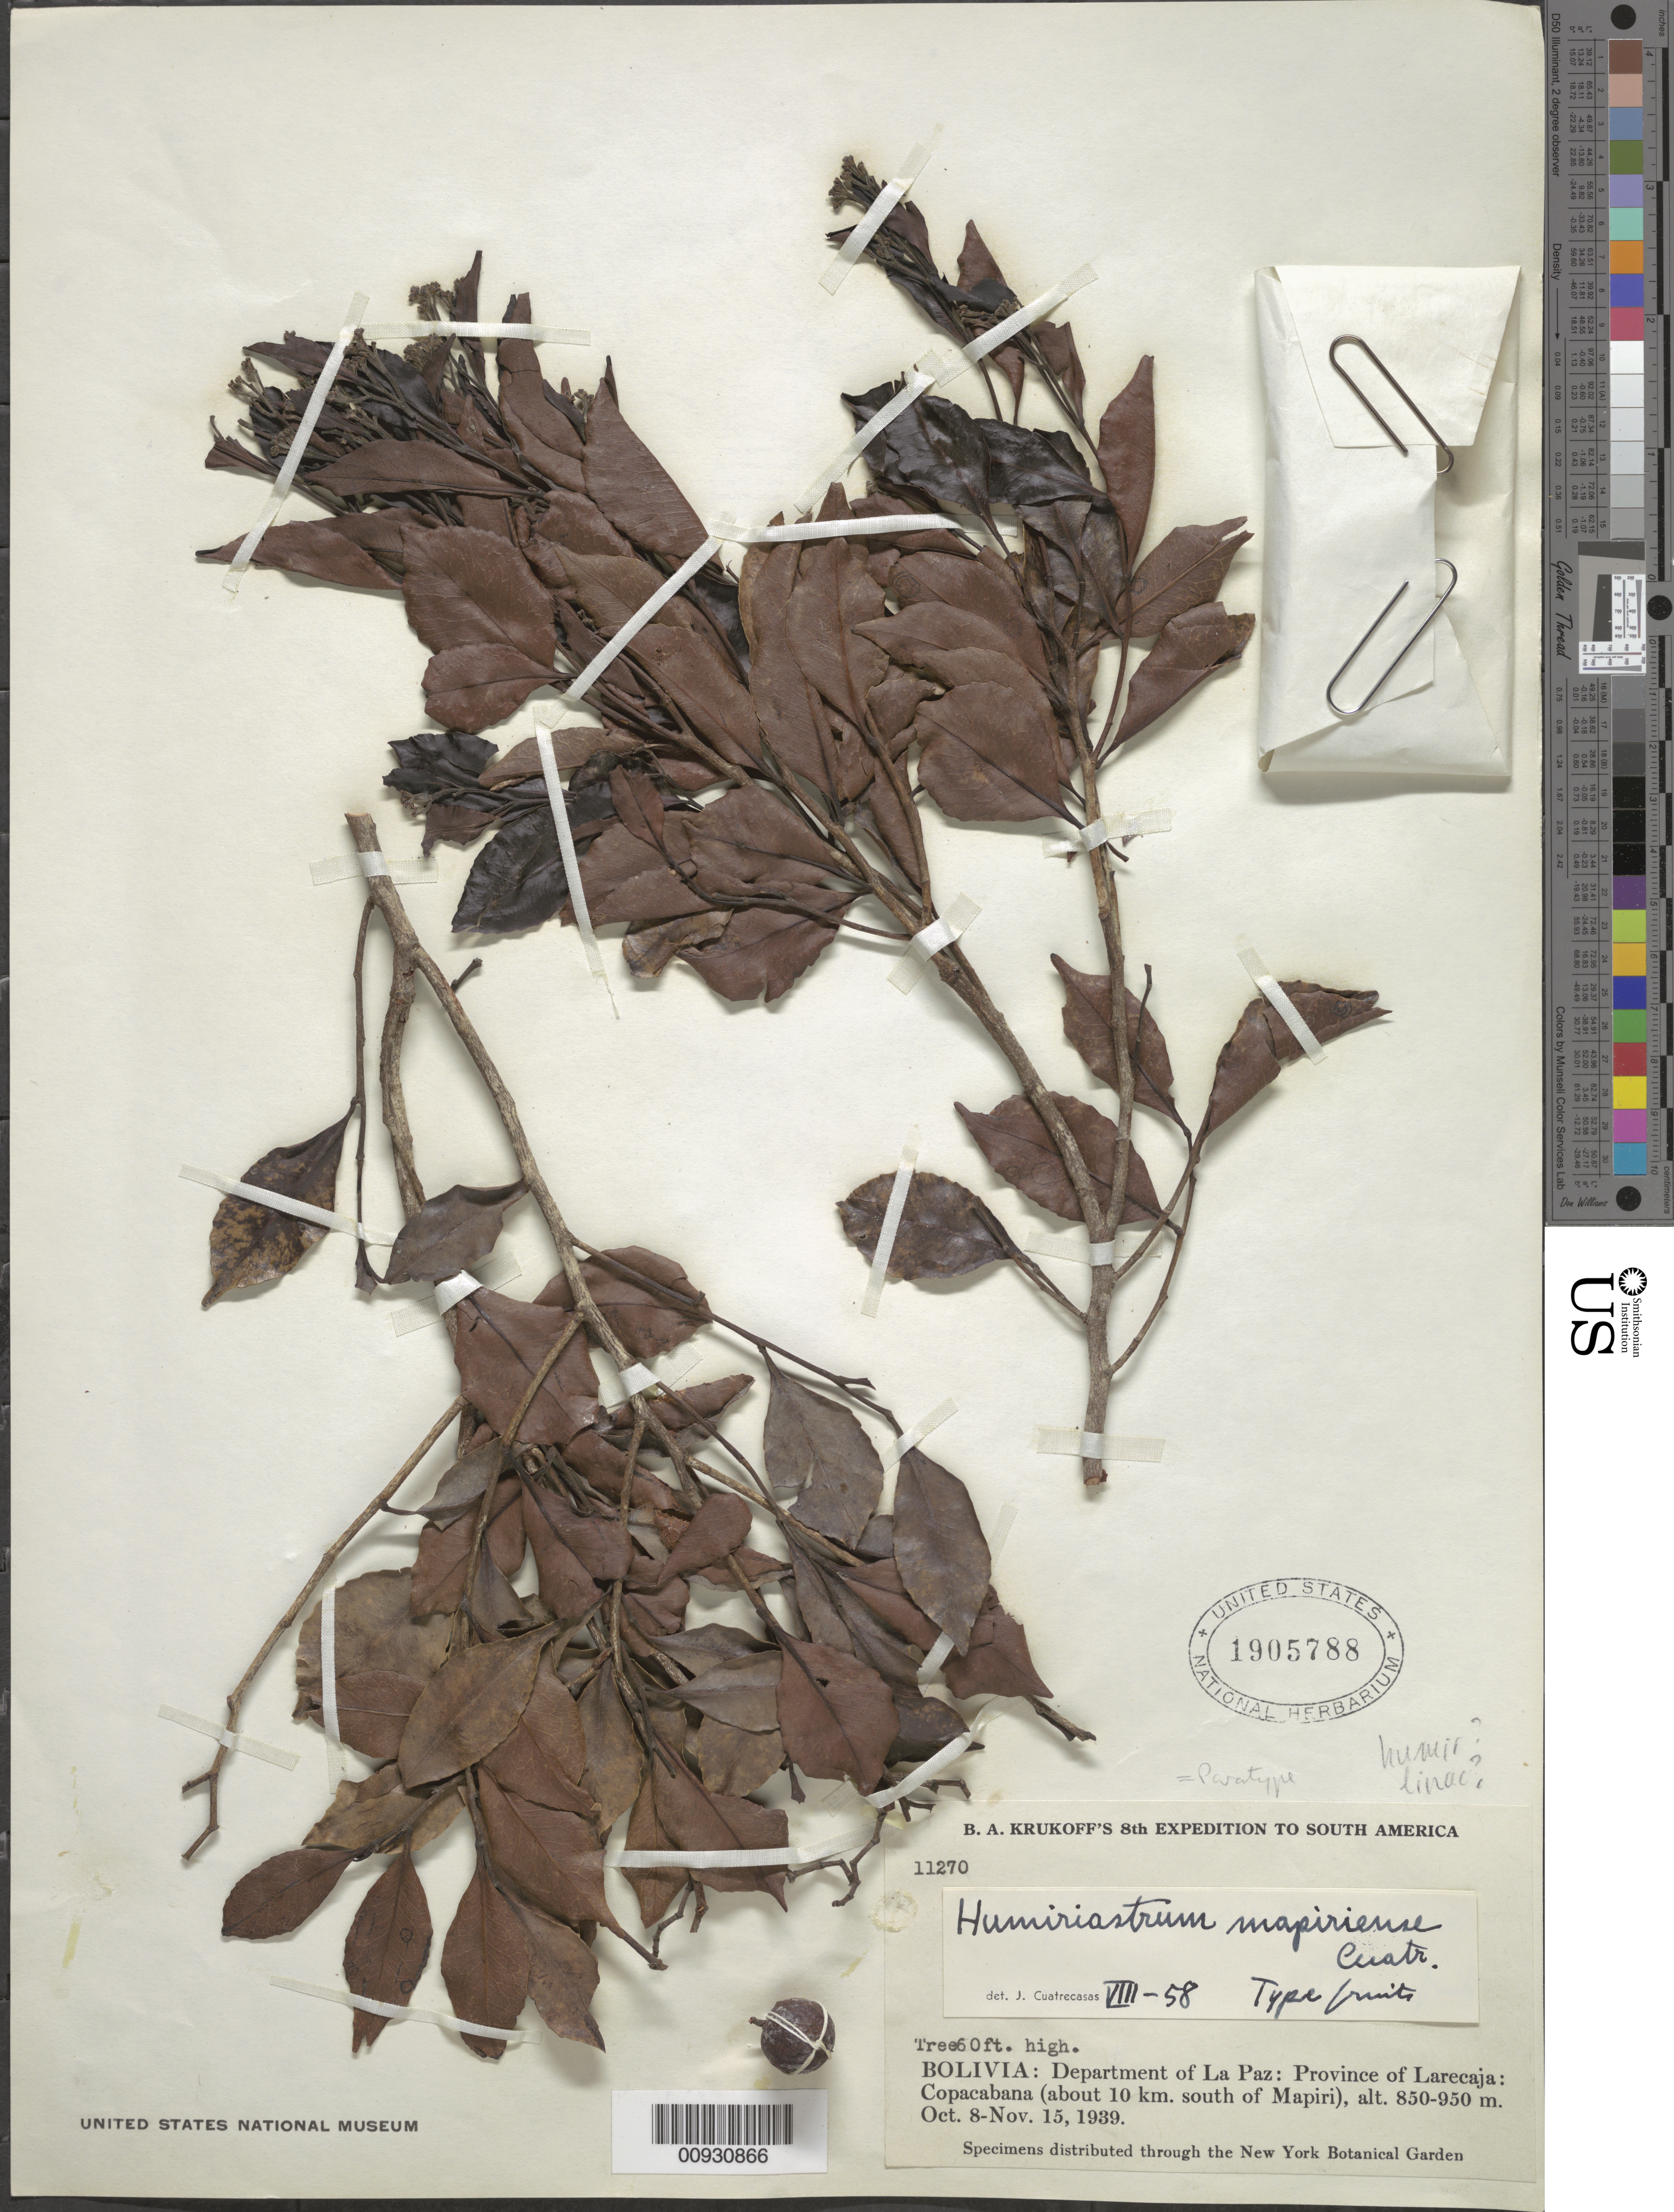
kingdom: Plantae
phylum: Tracheophyta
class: Magnoliopsida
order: Malpighiales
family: Humiriaceae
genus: Humiriastrum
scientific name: Humiriastrum mapiriense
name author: Cuatrec.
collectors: B. A. Krukoff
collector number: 11270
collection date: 1939-10-08/1939-11-15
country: Bolivia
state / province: La Paz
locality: Department of La Paz: Province of Larecaja: Copacabana (about 10 km. south of Mapiri).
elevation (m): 850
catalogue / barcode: US 1905788